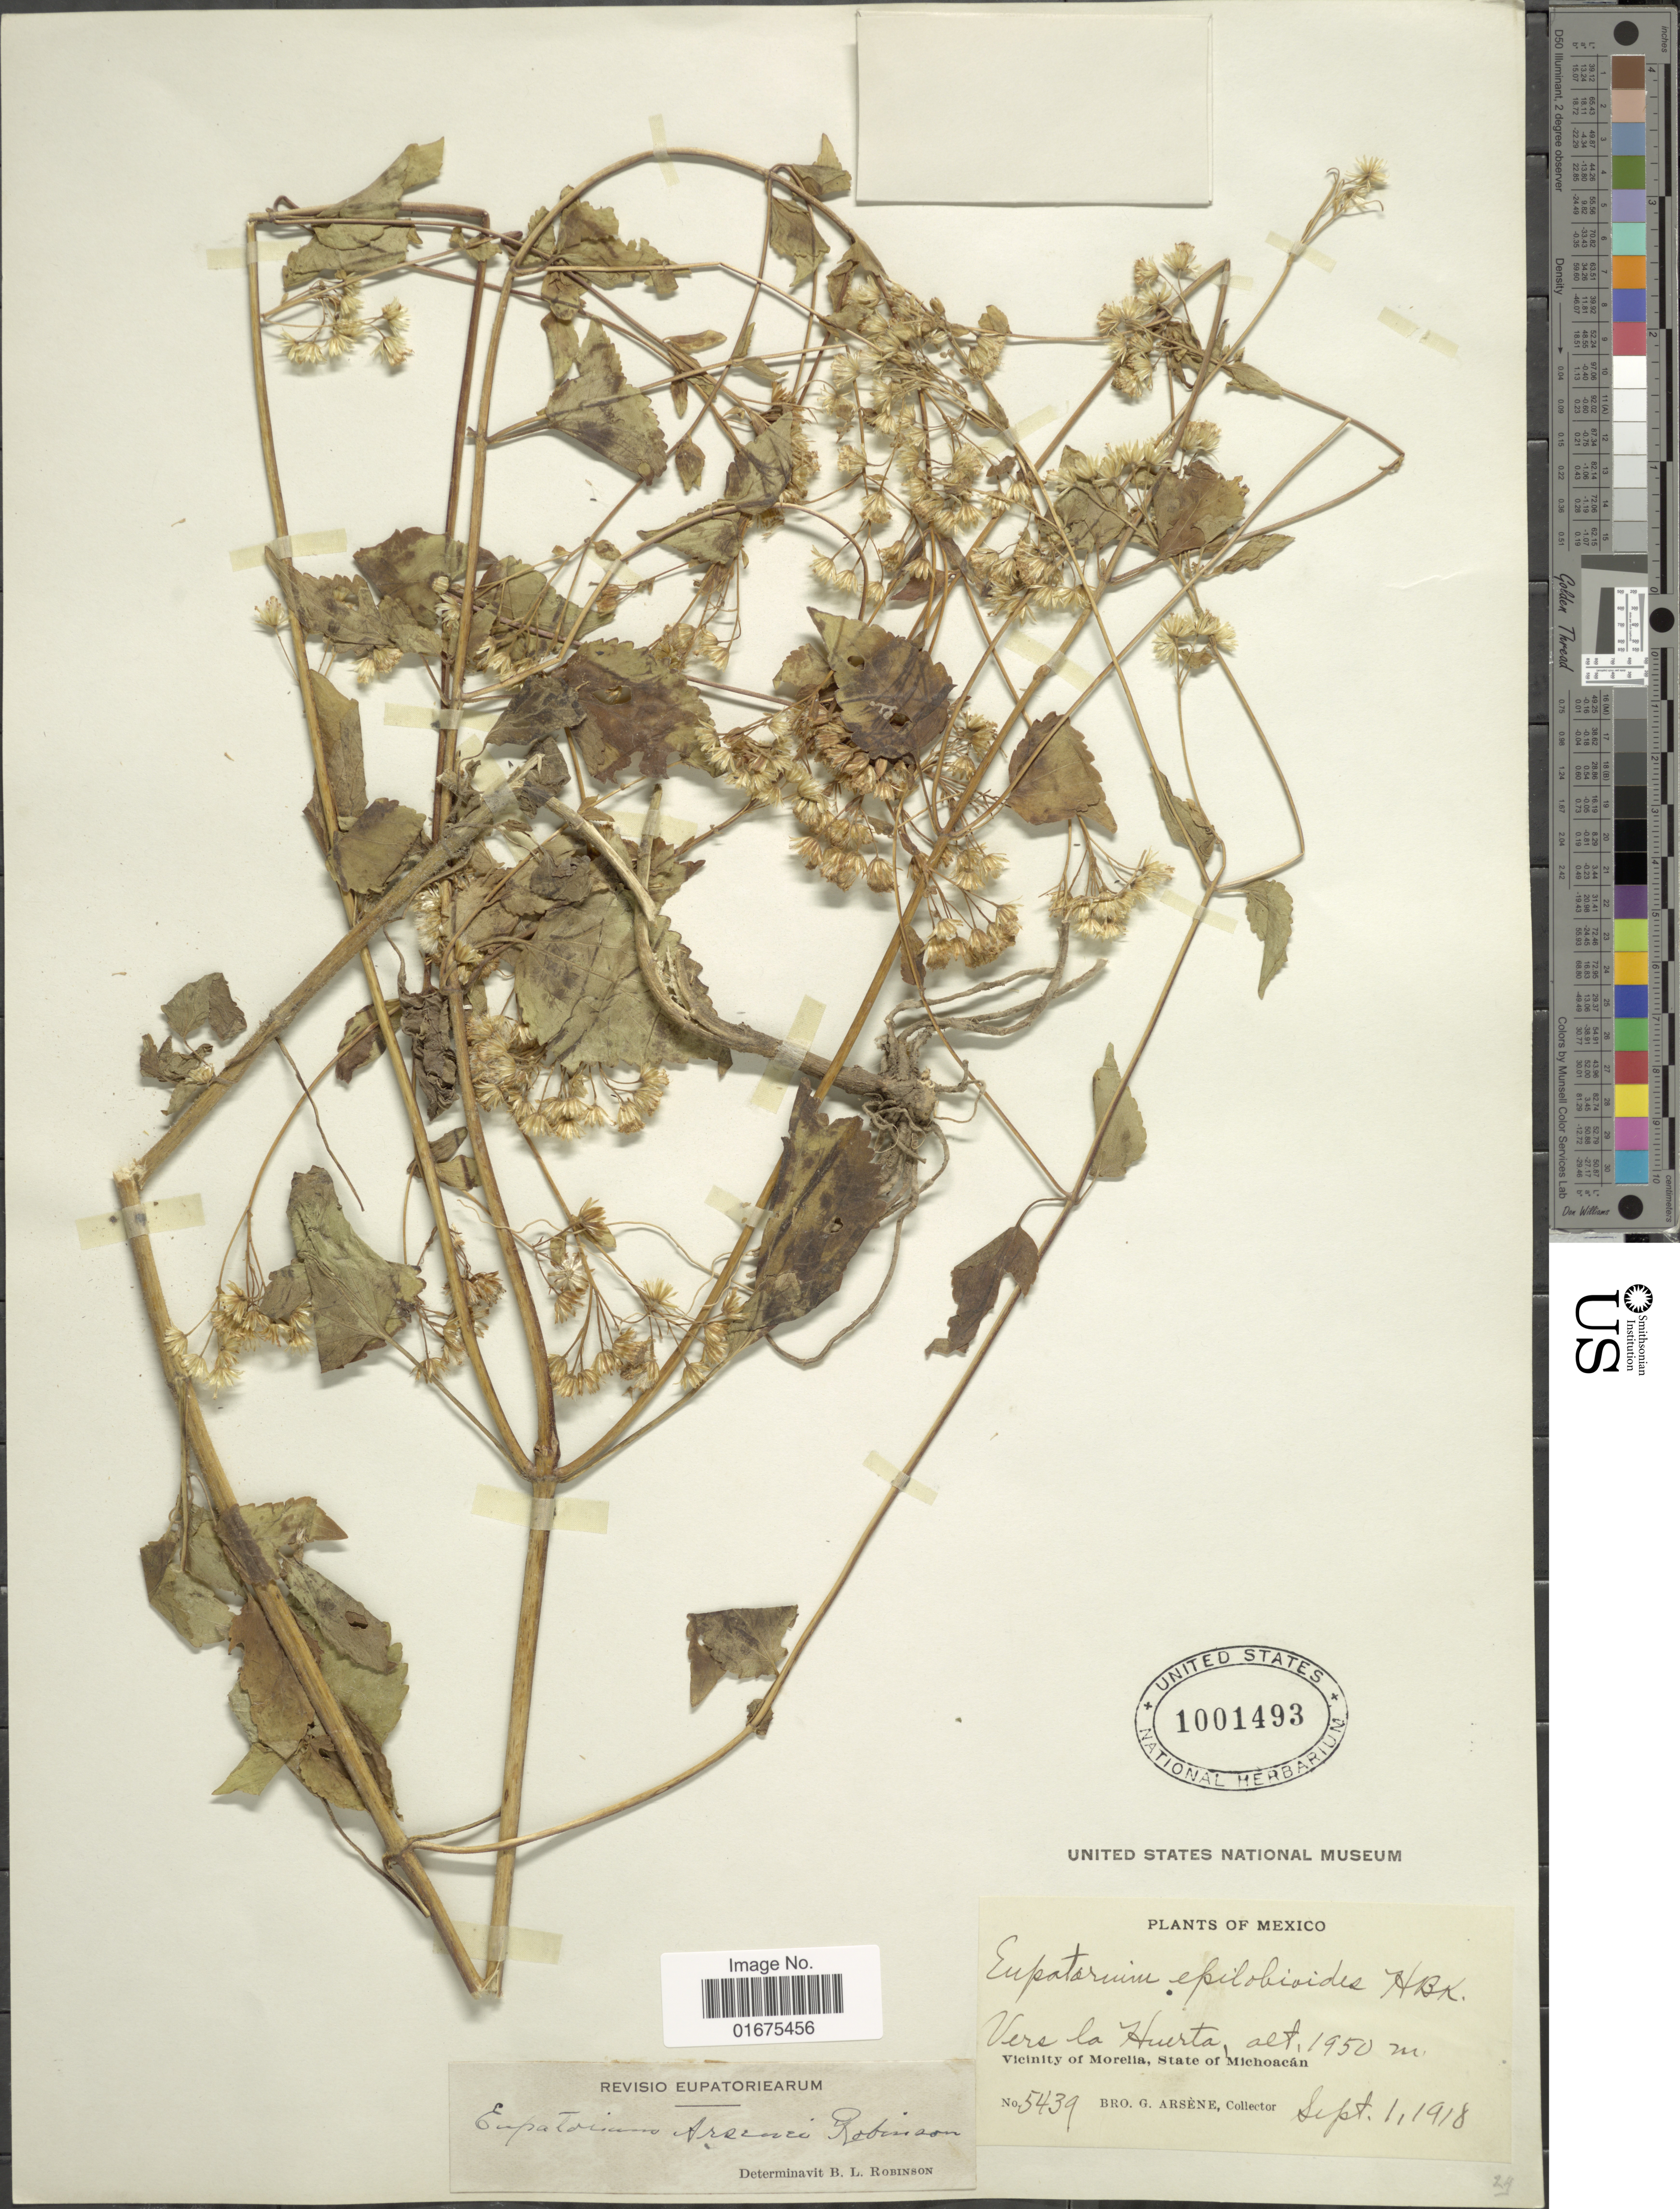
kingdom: Plantae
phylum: Tracheophyta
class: Magnoliopsida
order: Asterales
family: Asteraceae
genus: Ageratina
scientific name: Ageratina arsenei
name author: (B.L. Rob.) R.M. King & H. Rob.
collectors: Bro. G. Arsène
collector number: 5439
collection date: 1918-09-01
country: Mexico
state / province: Michoacán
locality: Vers La Huerta, Vicinity of Morelia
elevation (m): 1950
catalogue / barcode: US 1001493